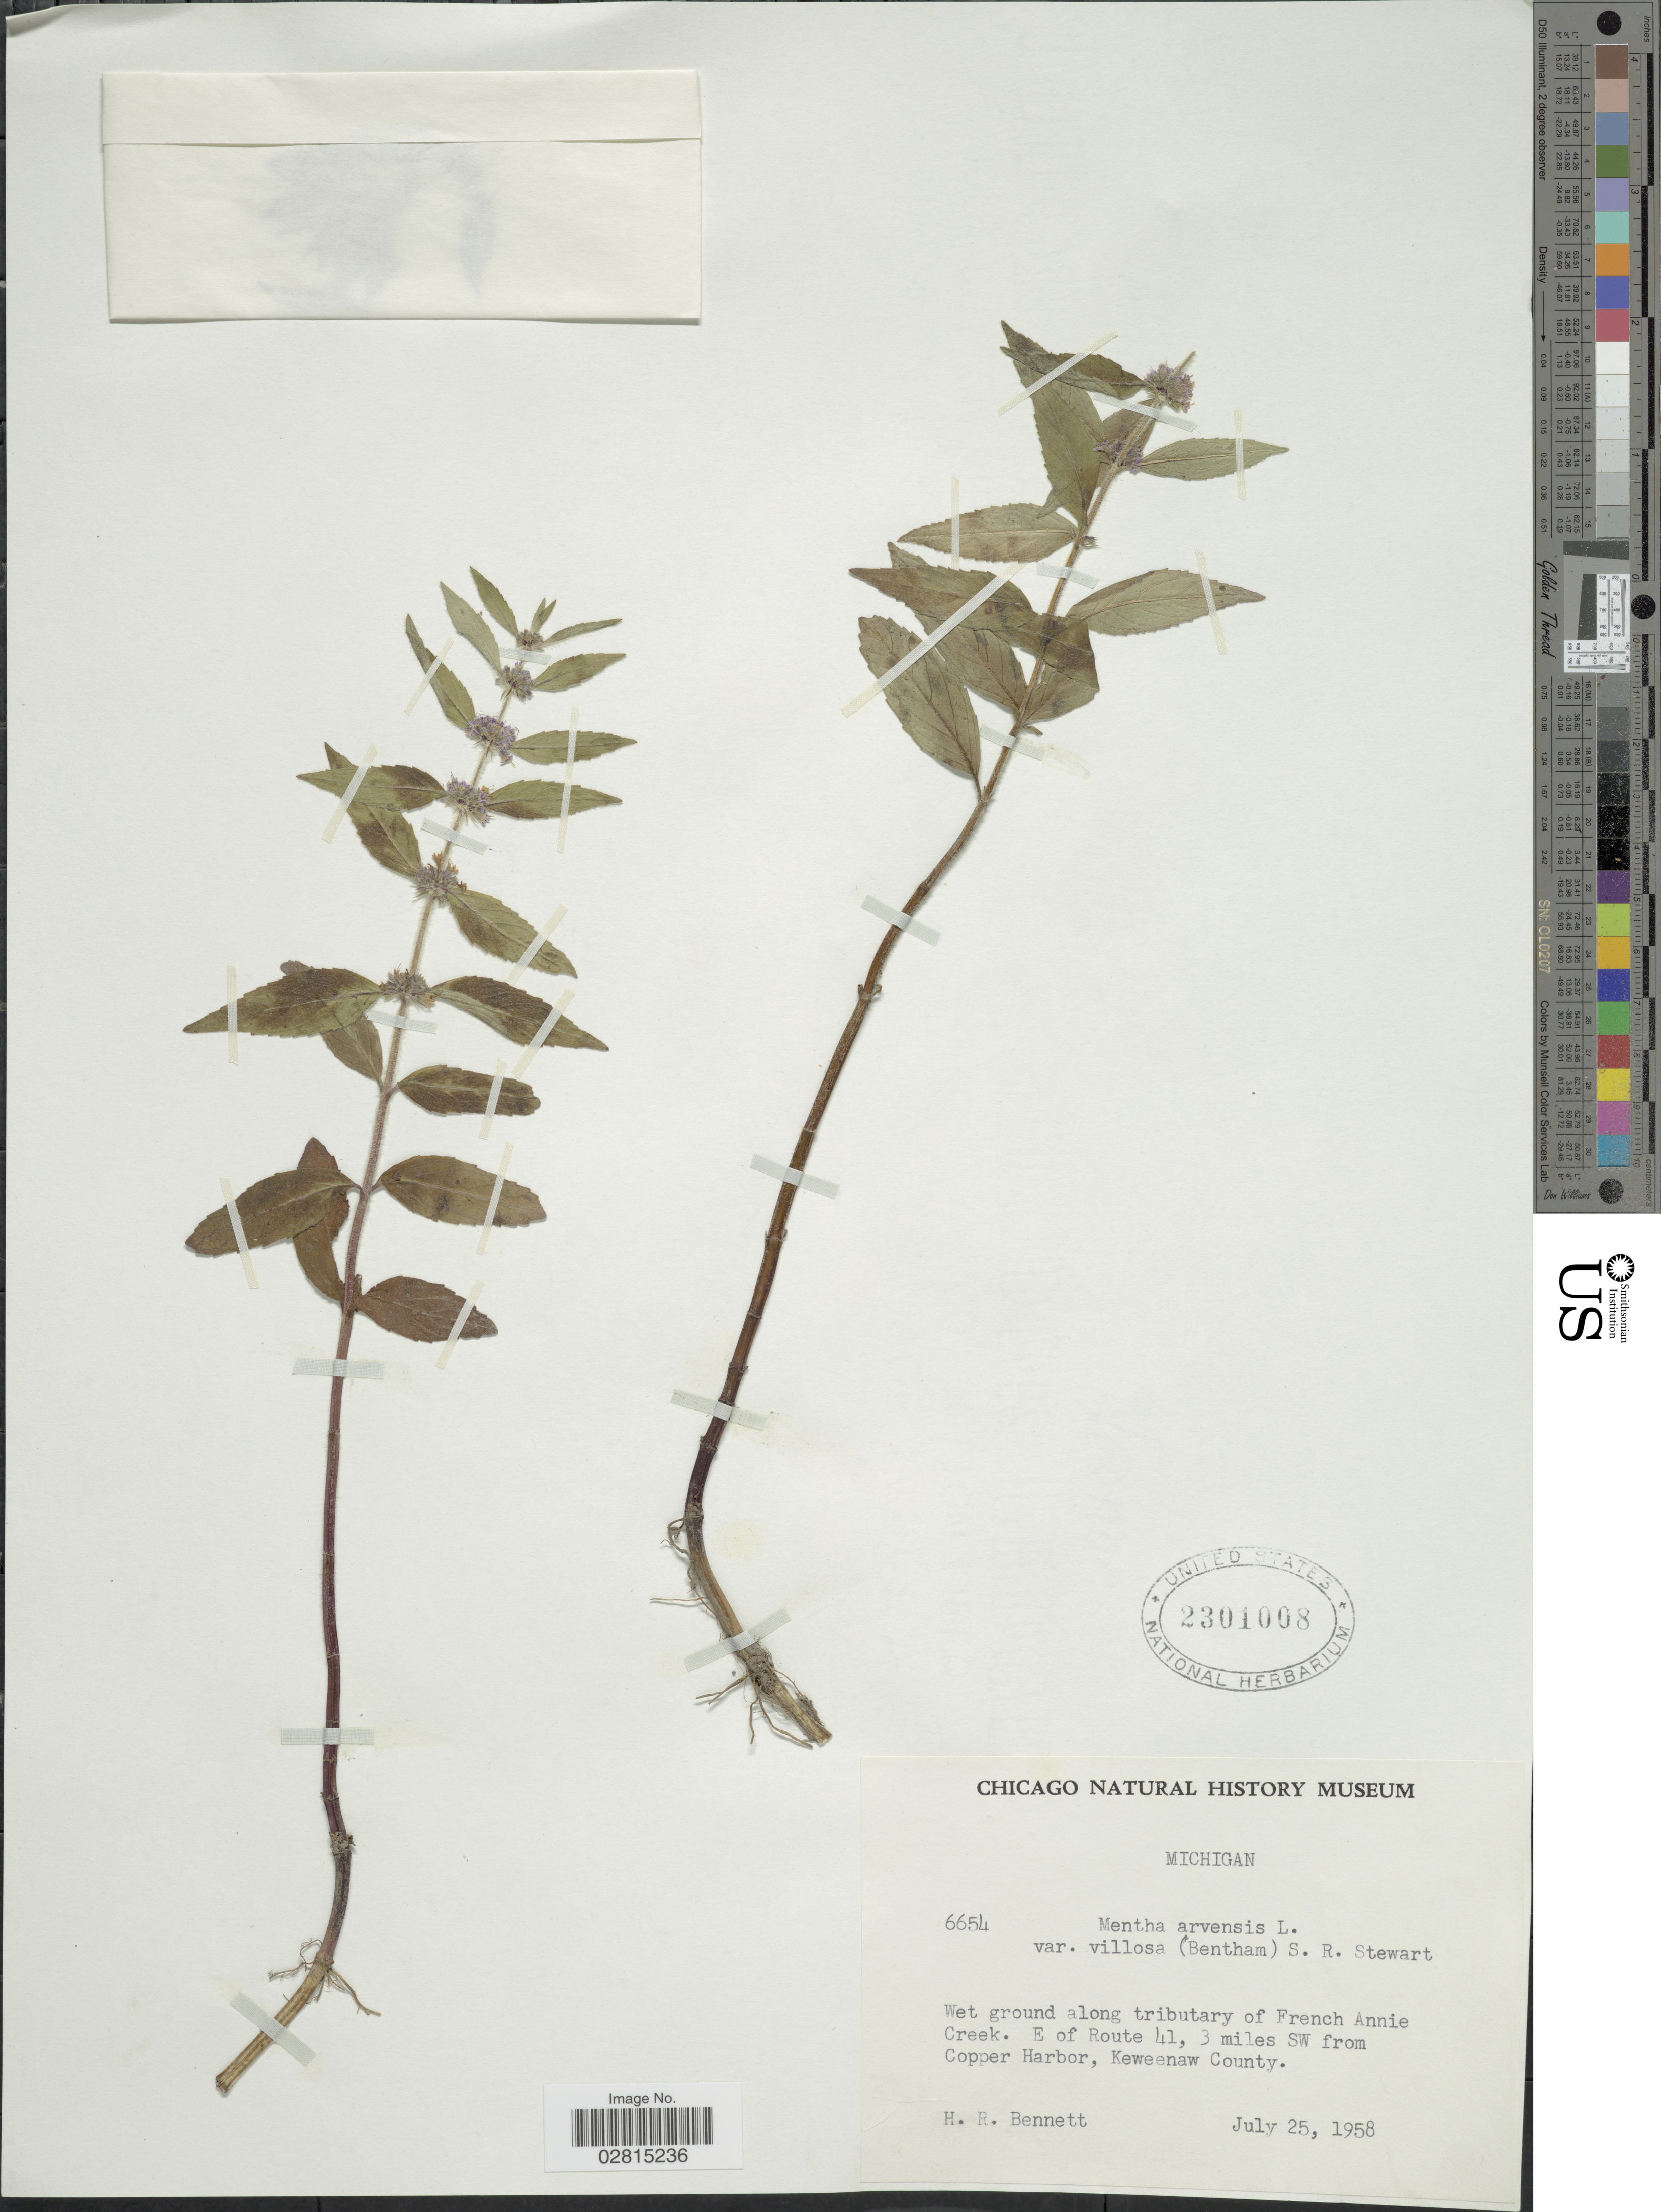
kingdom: Plantae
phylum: Tracheophyta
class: Magnoliopsida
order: Lamiales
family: Lamiaceae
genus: Mentha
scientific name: Mentha canadensis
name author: L.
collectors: H. R. Bennett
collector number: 6654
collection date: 1958-07-25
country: United States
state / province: Michigan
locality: Along tributary of French Annie Creek, E of Route 41, 3 miles SW from Copper Harbor, Keweenaw County.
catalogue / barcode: US 2301008